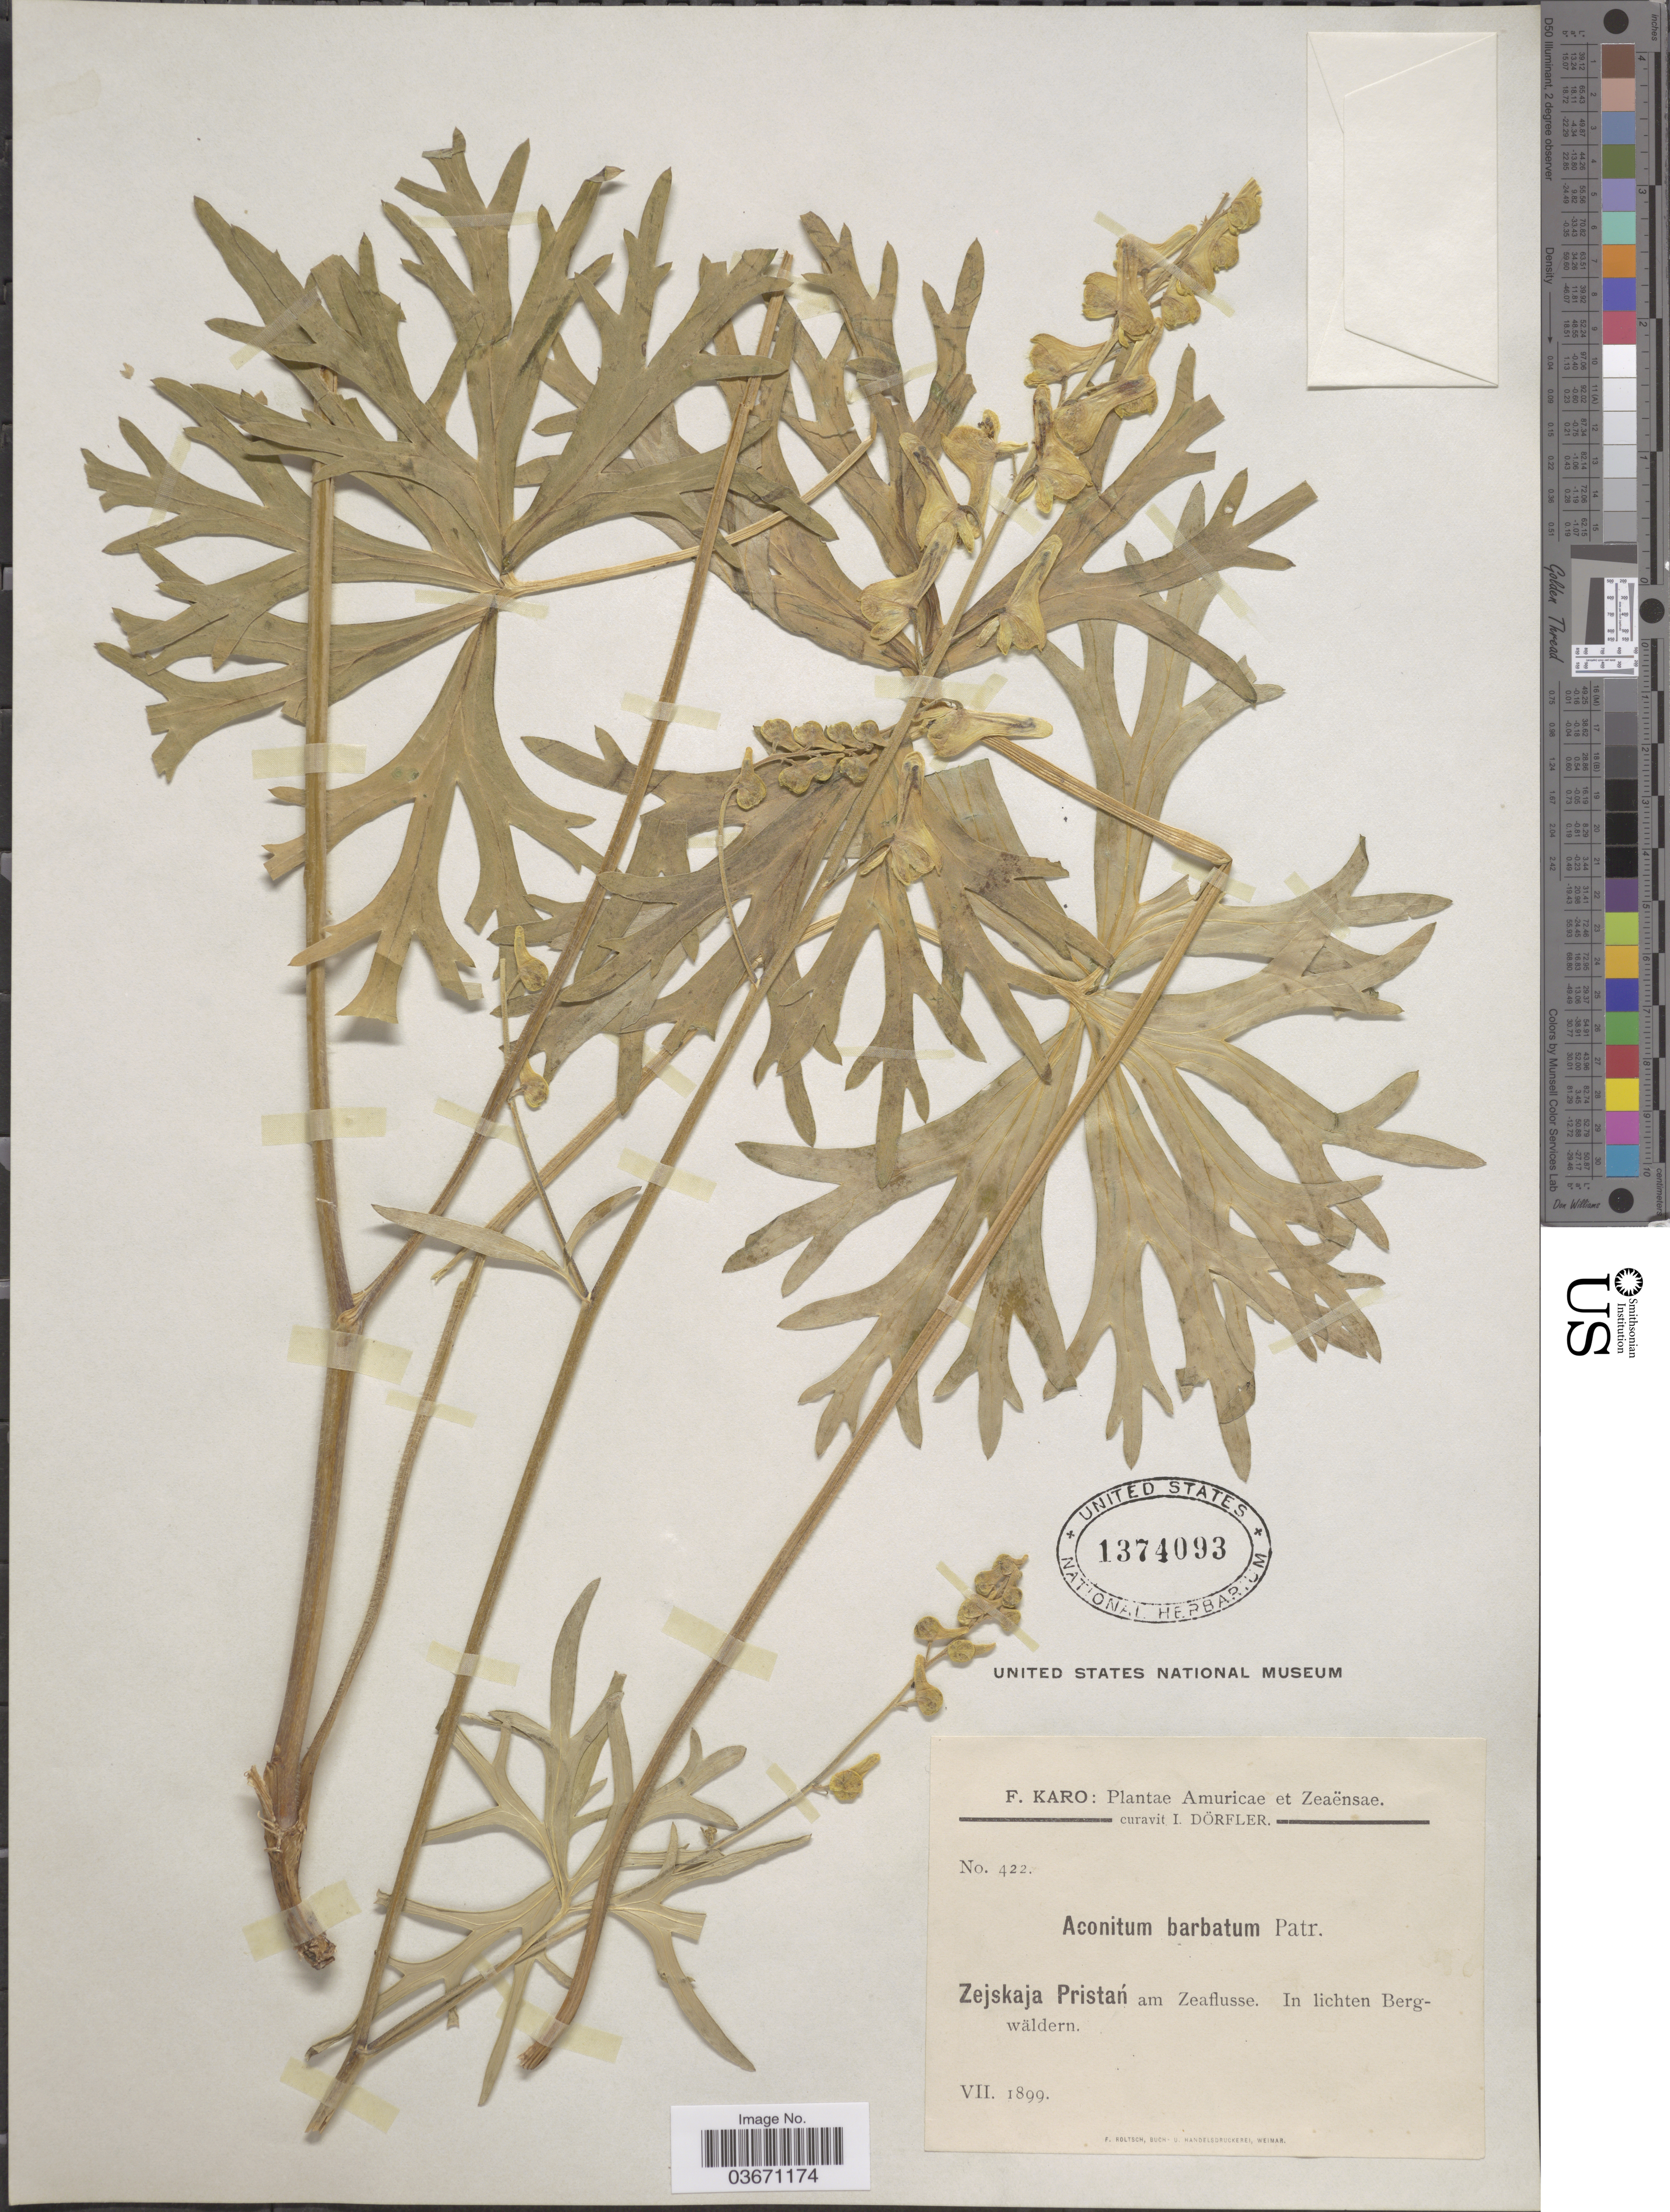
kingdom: Plantae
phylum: Tracheophyta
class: Magnoliopsida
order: Ranunculales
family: Ranunculaceae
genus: Aconitum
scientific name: Aconitum barbatum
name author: Pers.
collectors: F. Karo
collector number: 422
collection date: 1899-07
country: Russian Federation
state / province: Amur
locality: Amuricæ et Zeaënsae. Zejskaja Pristan am Zeaflusse. In lichten Bergwäldern.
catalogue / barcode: US 1374093